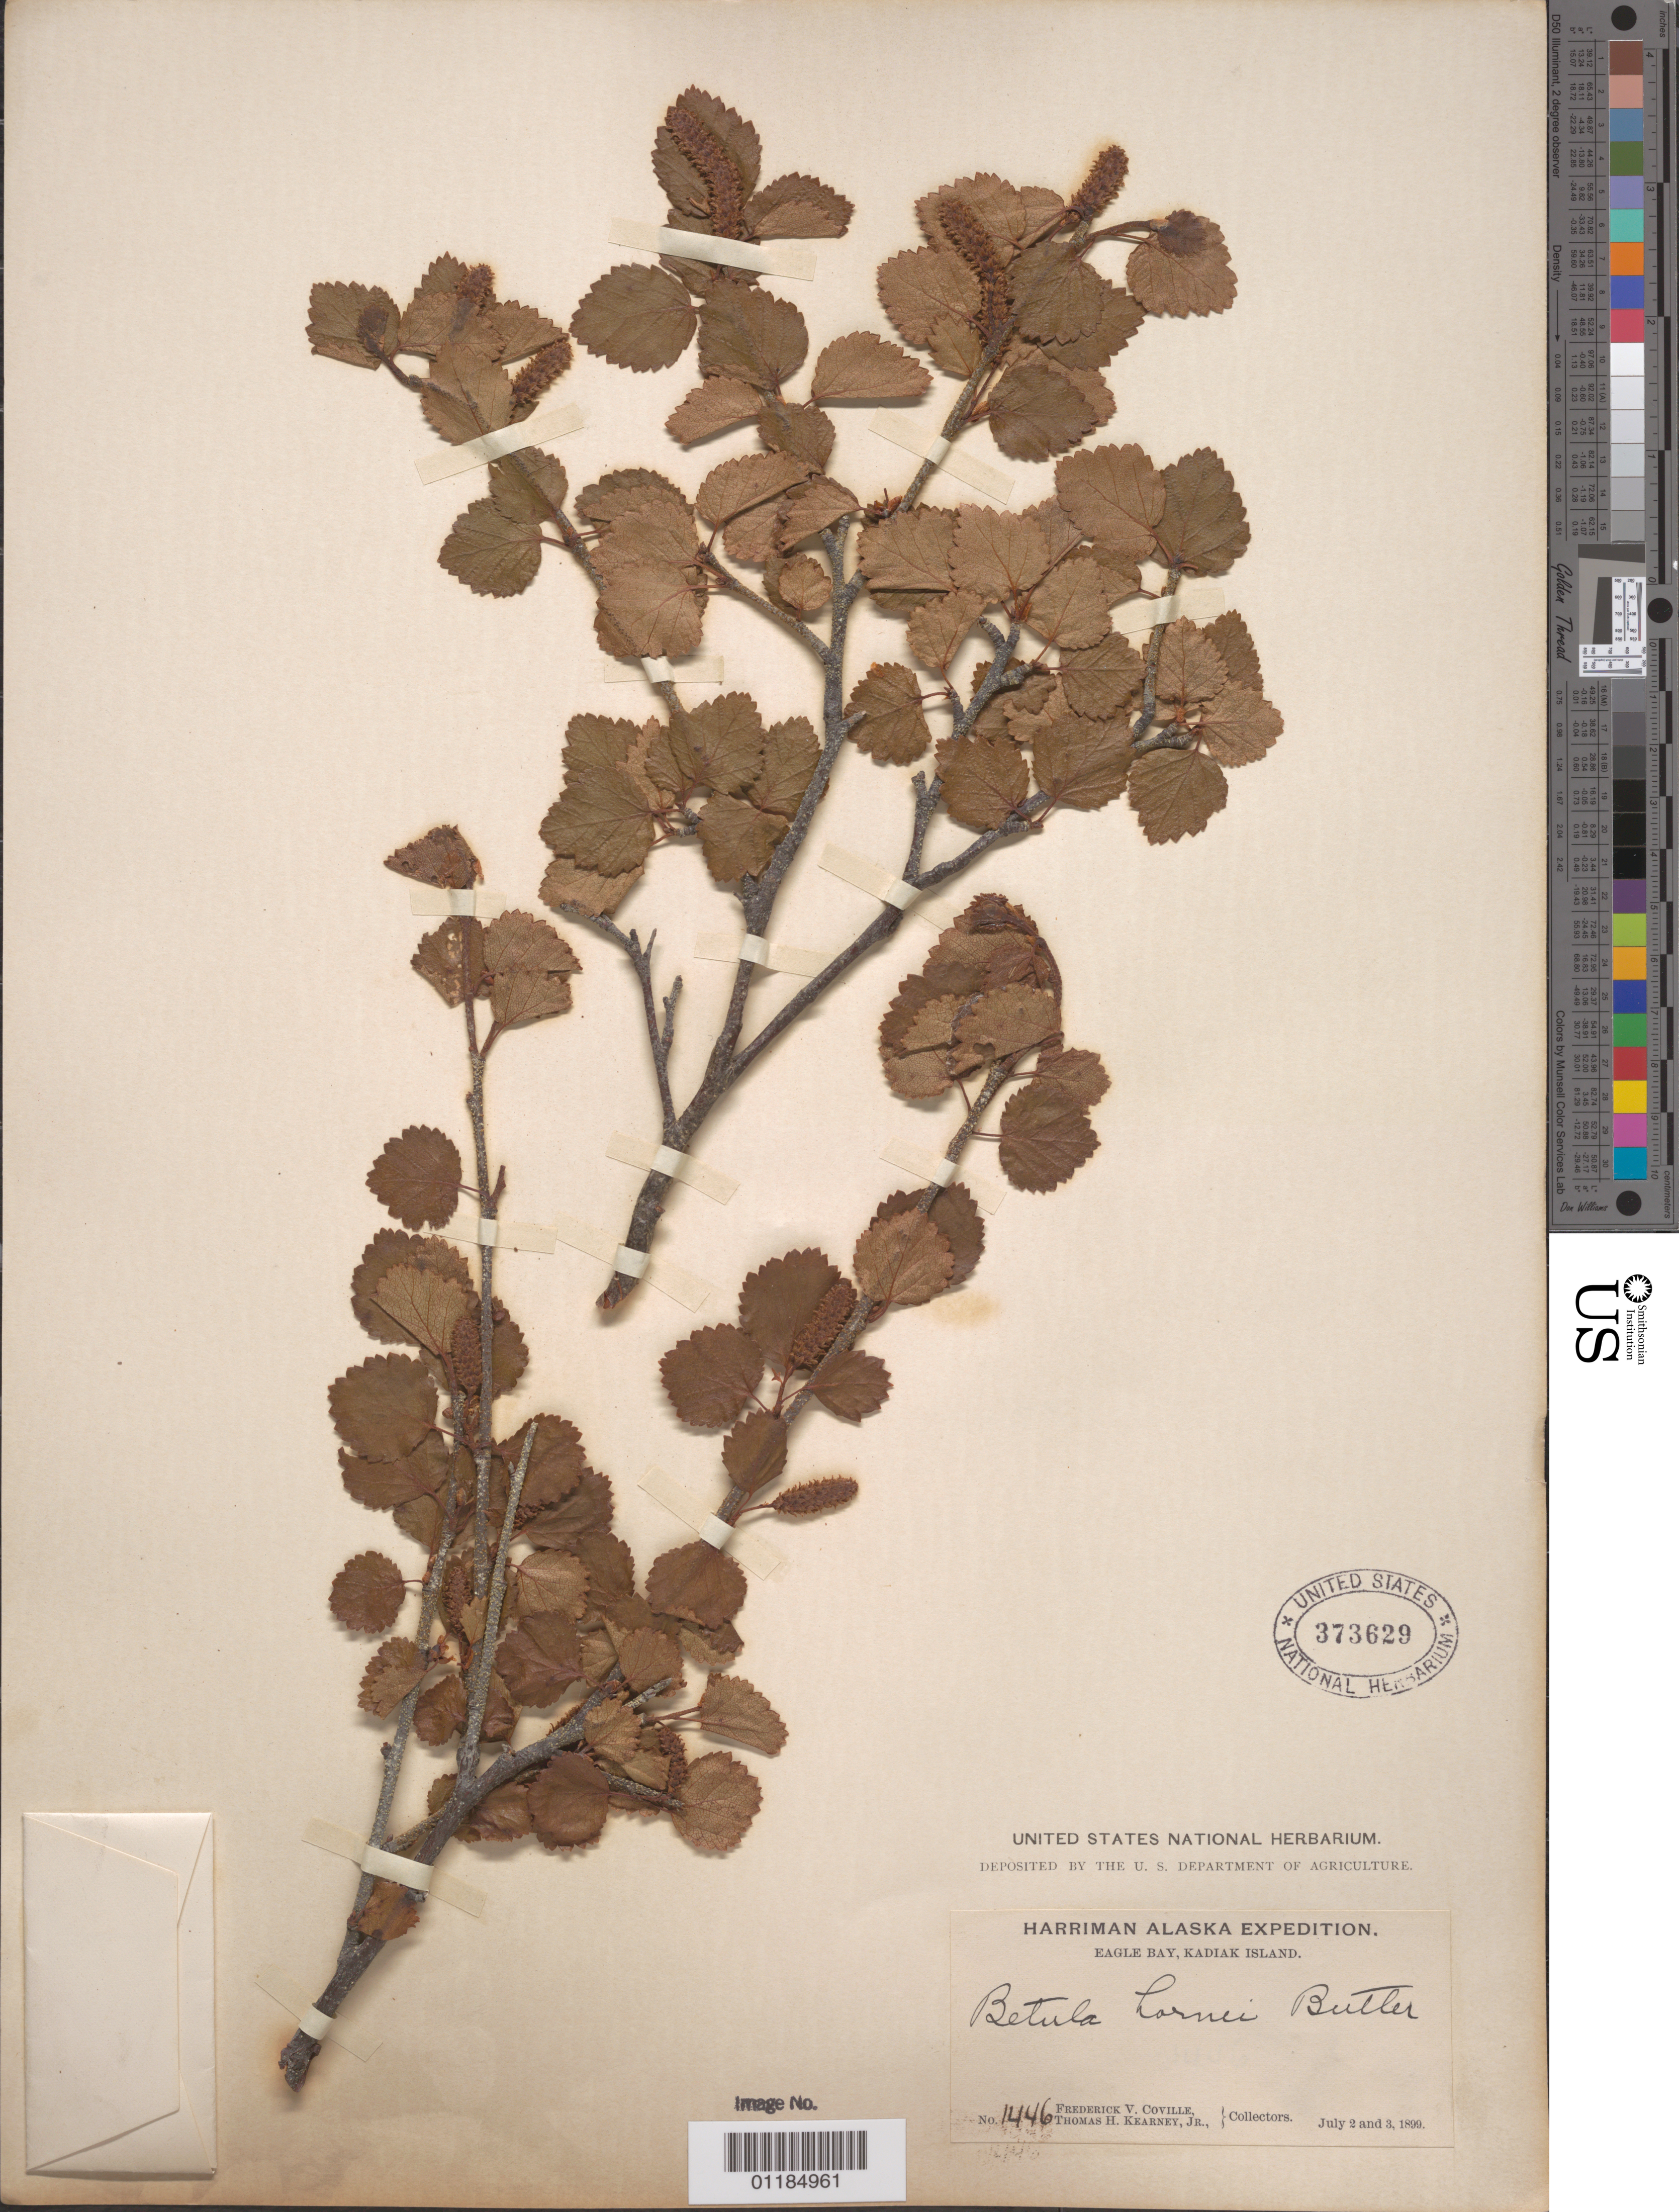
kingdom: Plantae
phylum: Tracheophyta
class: Magnoliopsida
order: Fagales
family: Betulaceae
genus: Betula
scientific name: Betula hornei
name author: B.T. Butler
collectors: F. V. Coville & T. H. Kearney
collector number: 1446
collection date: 1899-07-02,1899-07-03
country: United States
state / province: Alaska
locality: Eagle Bay, Kadiak Island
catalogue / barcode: US 373629